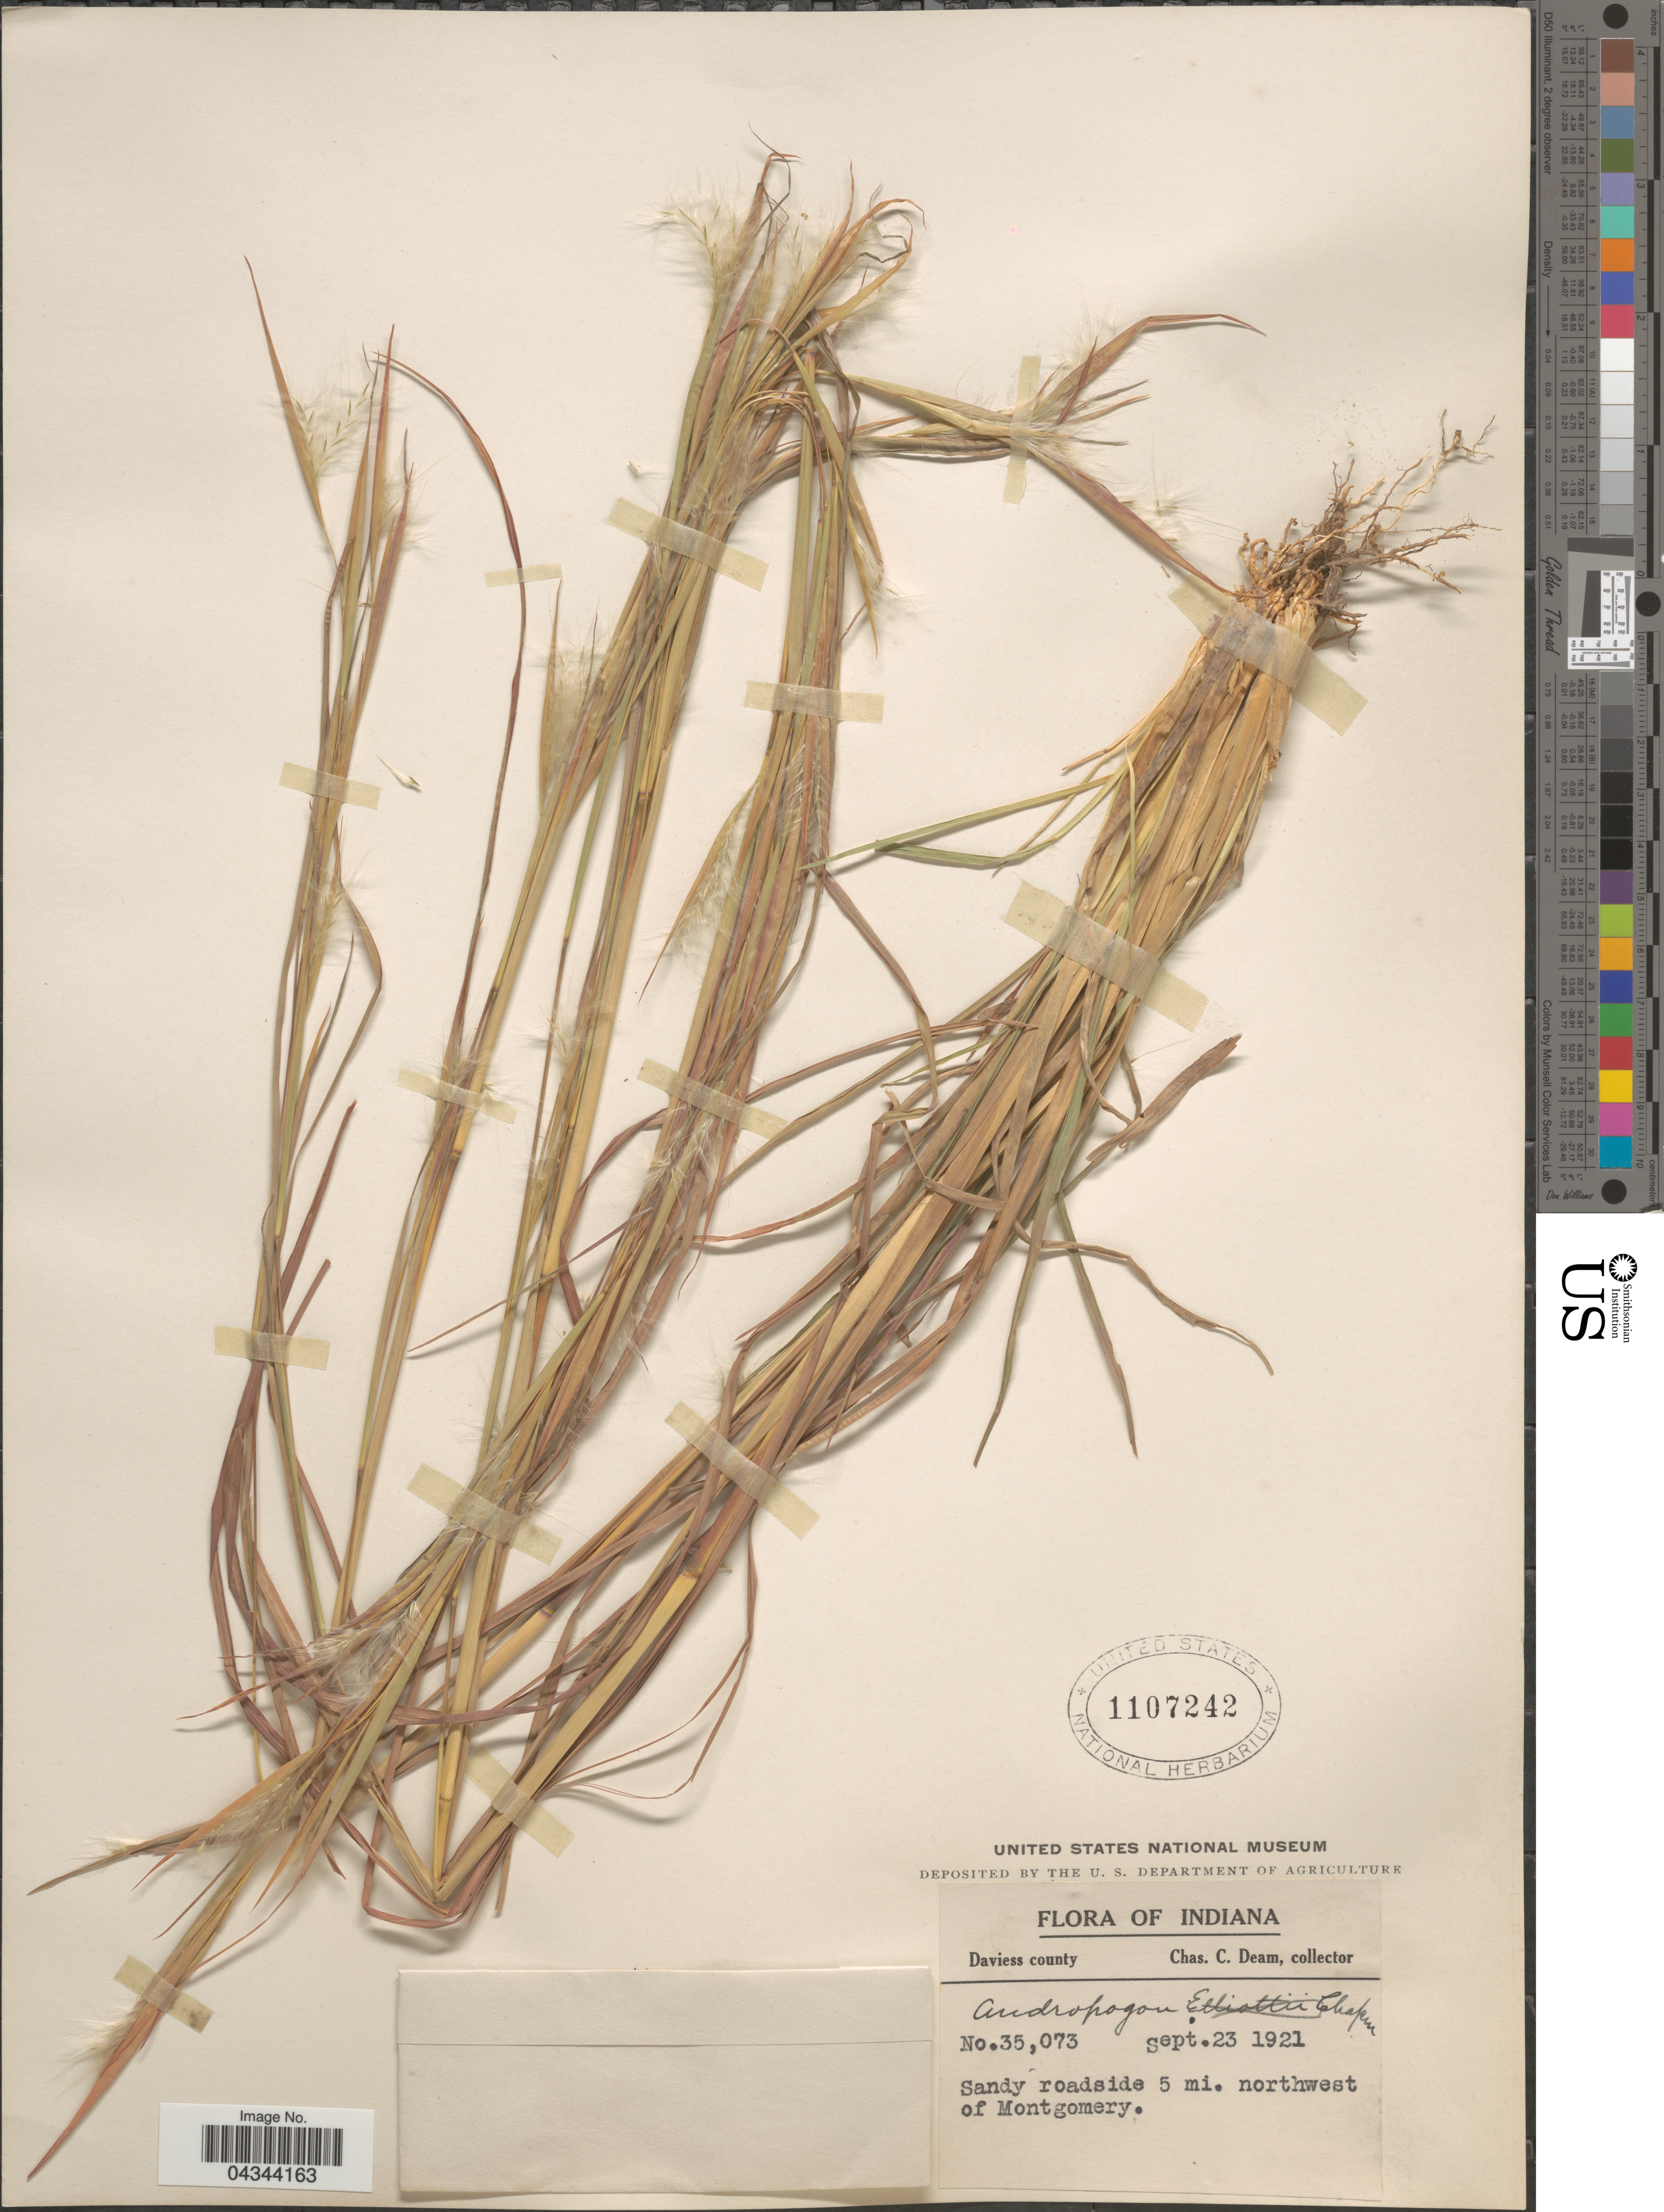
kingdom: Plantae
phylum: Tracheophyta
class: Liliopsida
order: Poales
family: Poaceae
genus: Andropogon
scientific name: Andropogon virginicus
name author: L.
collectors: C. C. Deam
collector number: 35073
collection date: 1921-09-23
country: United States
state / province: Indiana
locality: Daviess county. 5 mi. northwest of Montgomery.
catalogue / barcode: US 1107242